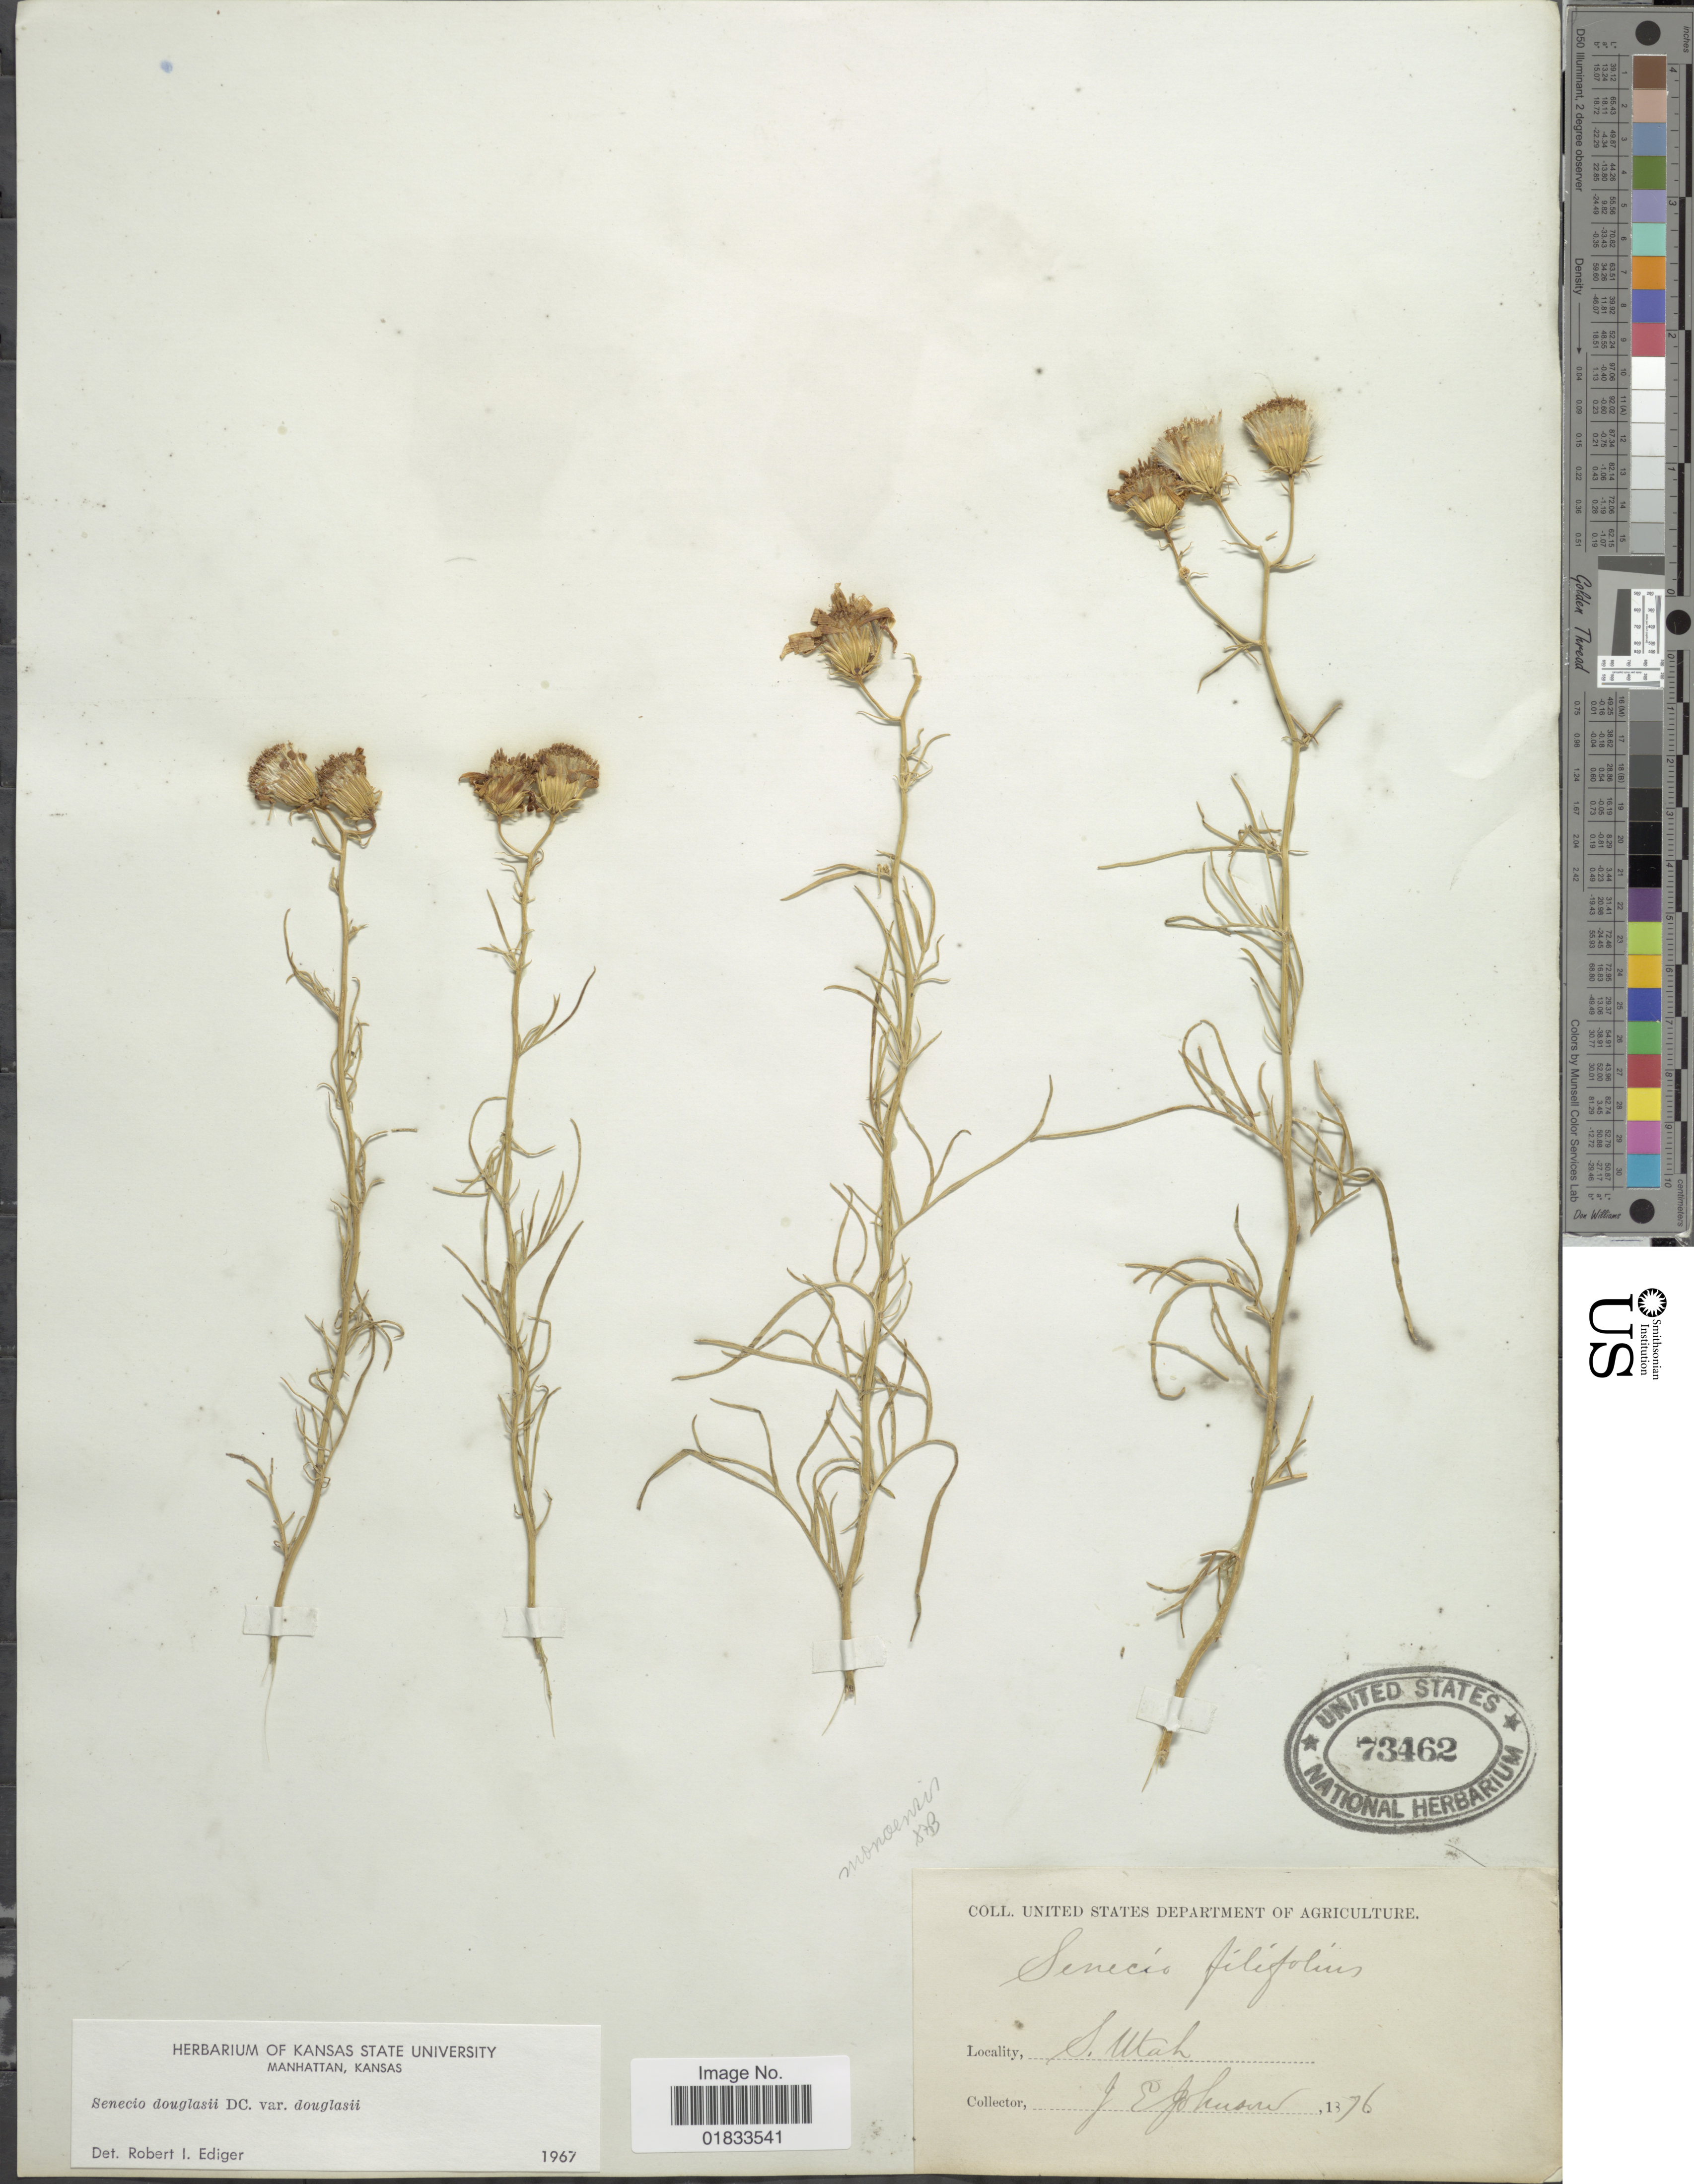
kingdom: Plantae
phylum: Tracheophyta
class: Magnoliopsida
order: Asterales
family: Asteraceae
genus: Senecio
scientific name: Senecio flaccidus var. douglasii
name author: (DC.) B.L. Turner & T.M. Barkley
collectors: J. E. Johnson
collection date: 1876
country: United States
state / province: Utah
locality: S. Utah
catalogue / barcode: US 73462